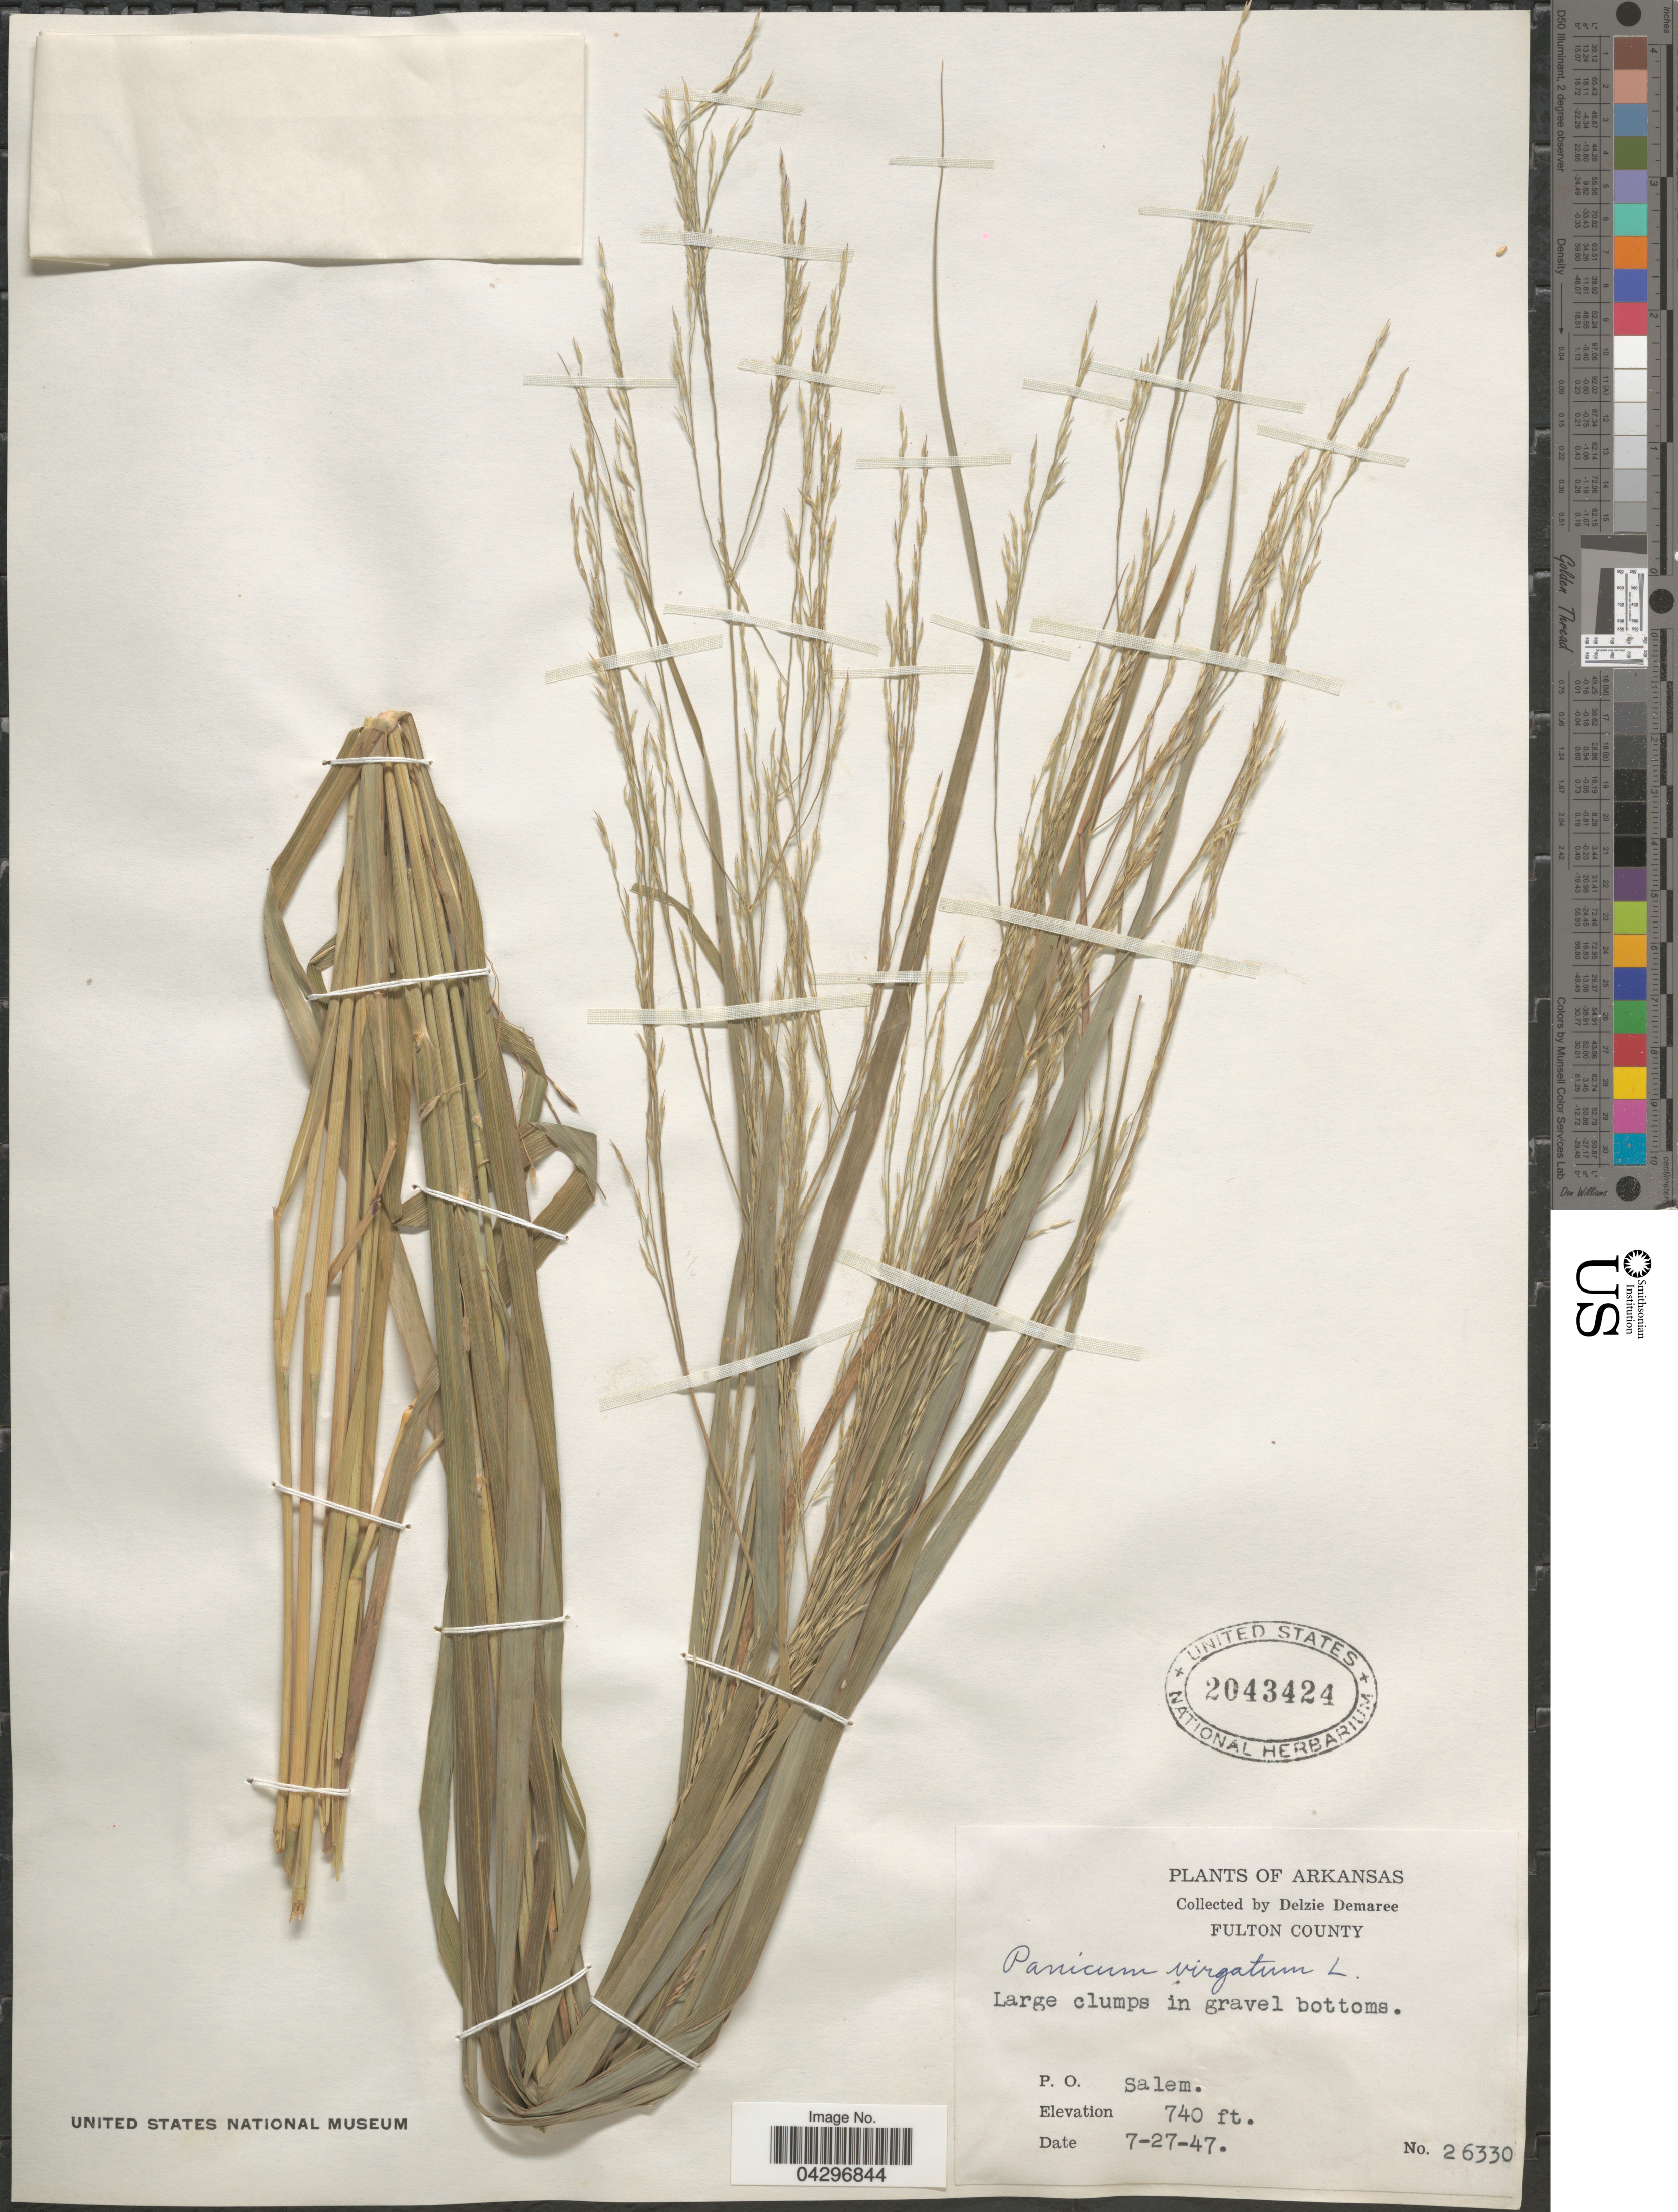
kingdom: Plantae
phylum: Tracheophyta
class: Liliopsida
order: Poales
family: Poaceae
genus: Panicum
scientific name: Panicum virgatum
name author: L.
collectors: D. Demaree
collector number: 26330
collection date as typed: Transcribed d/m/y: 27/7/47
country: United States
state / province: Arkansas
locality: Fulton County. P. O. Salem.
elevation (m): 226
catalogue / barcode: US 2043424